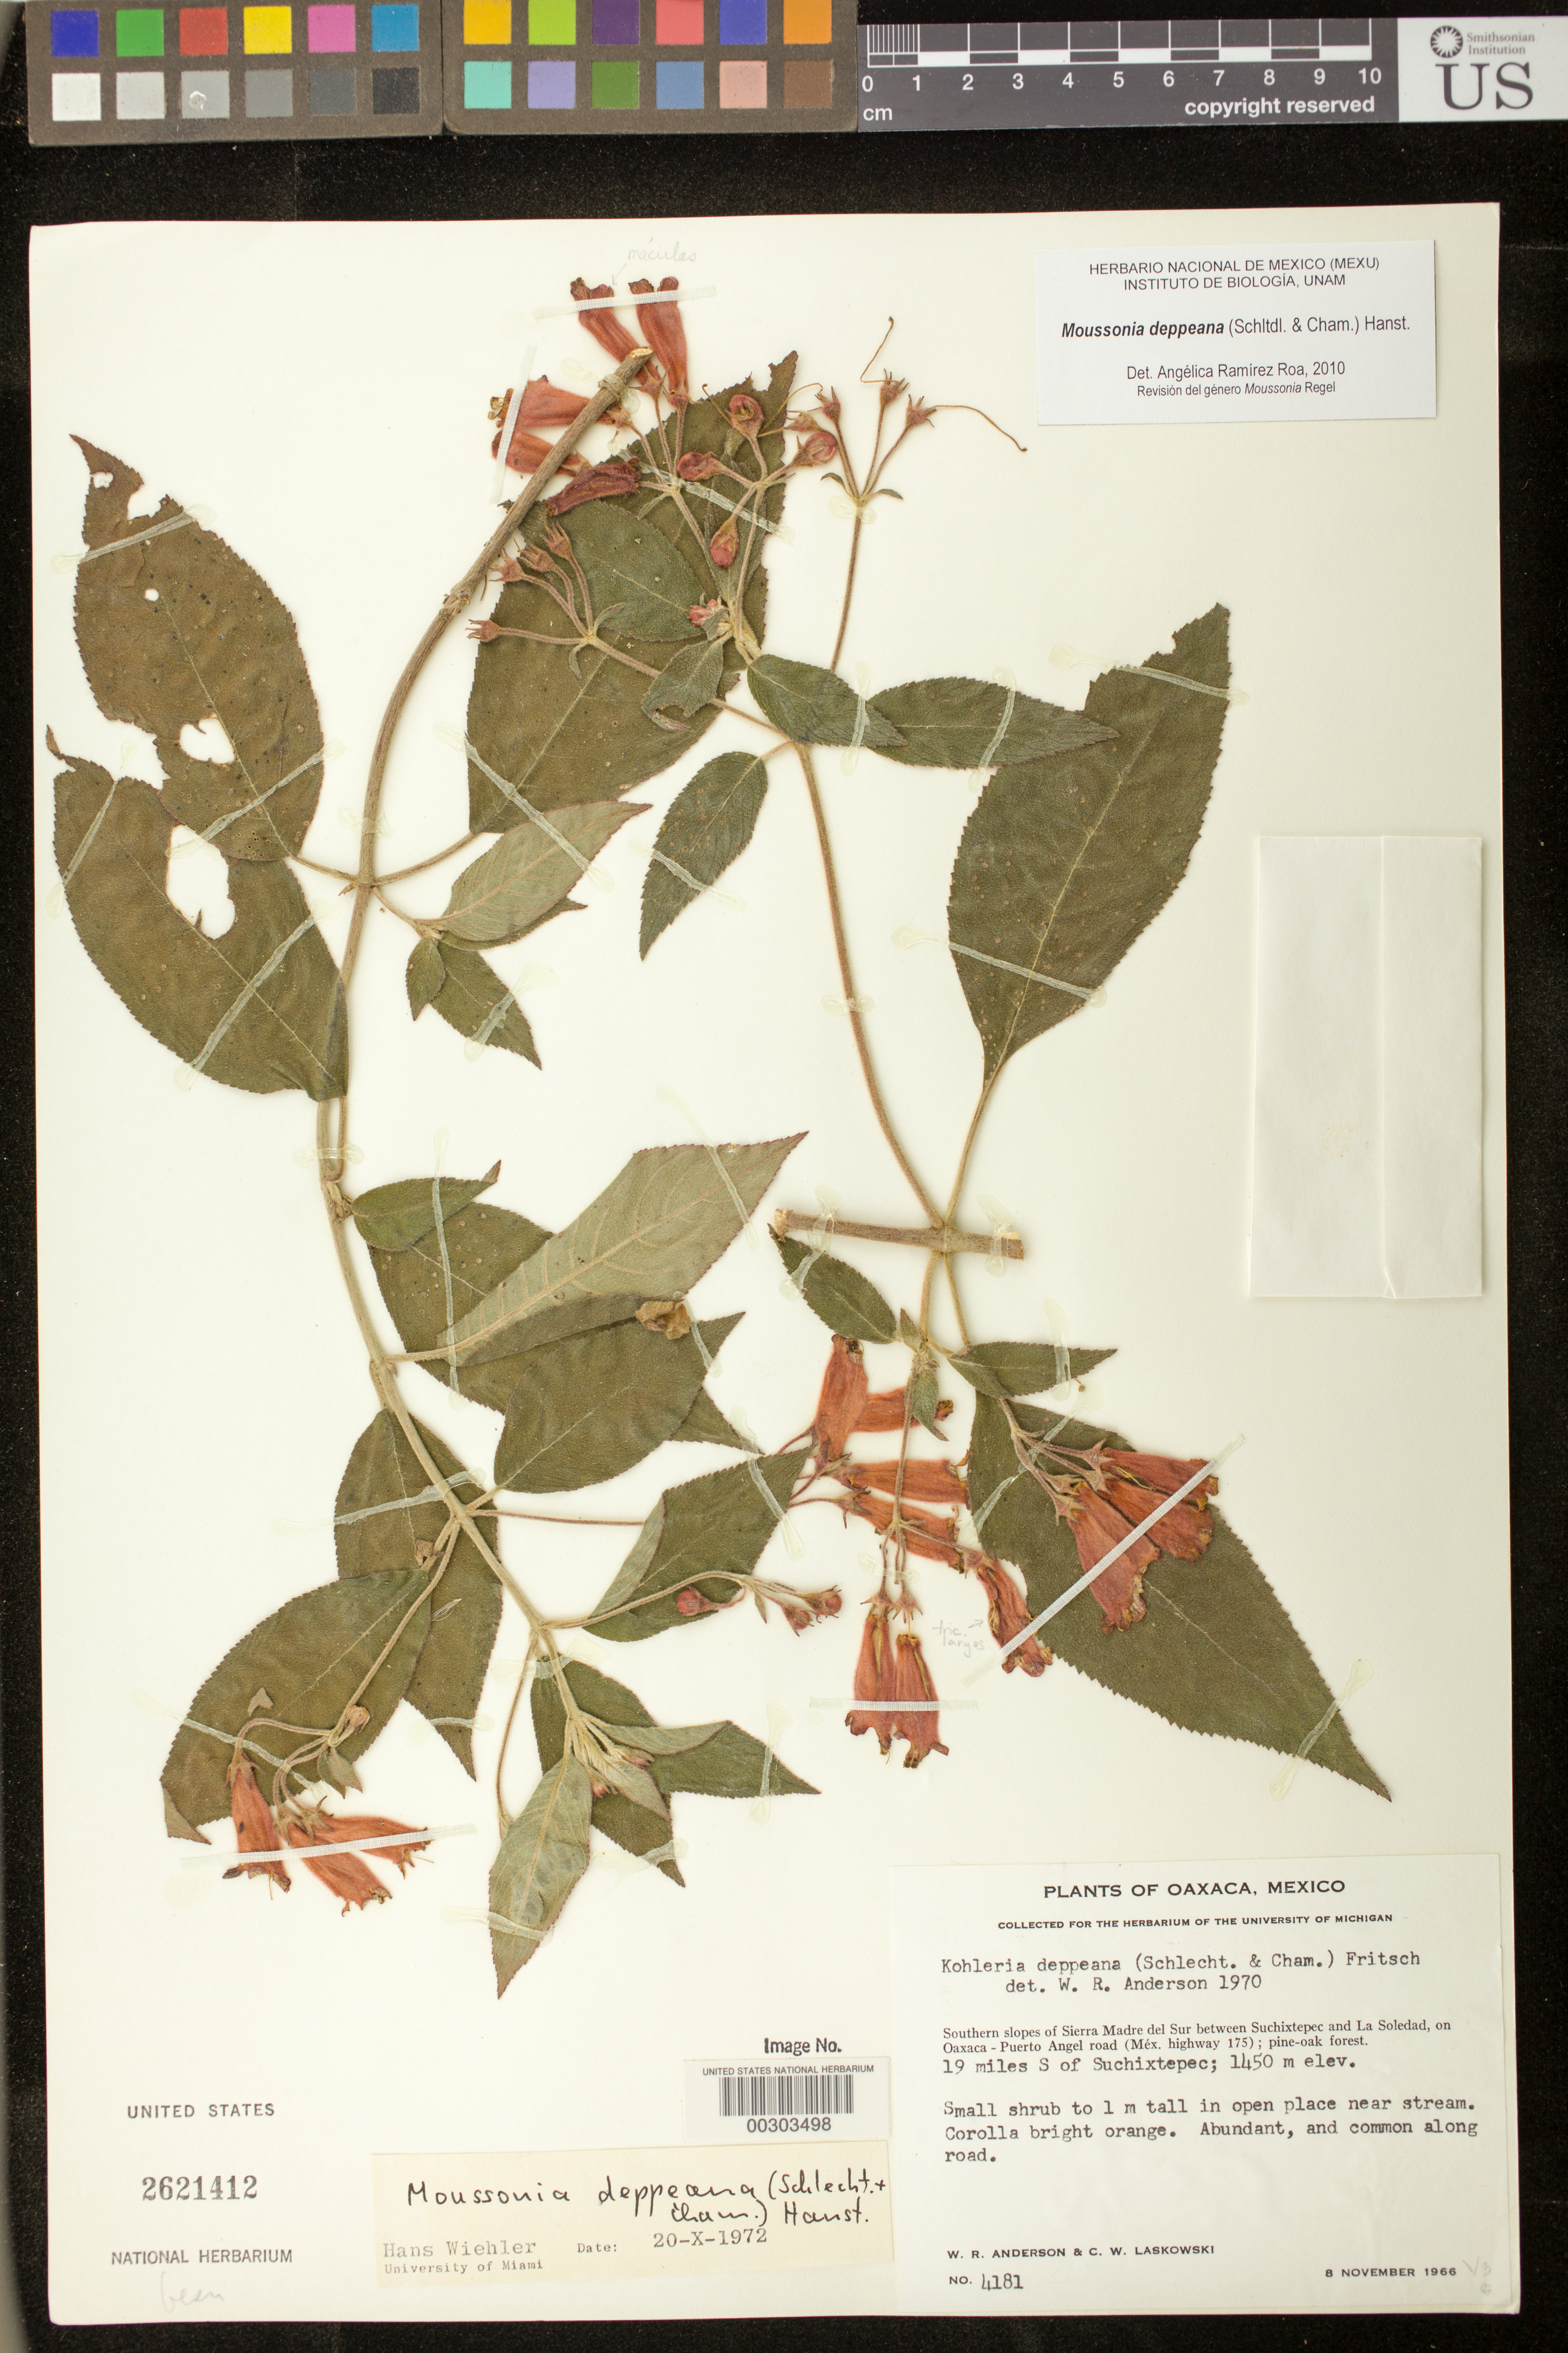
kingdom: Plantae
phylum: Tracheophyta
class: Magnoliopsida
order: Lamiales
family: Gesneriaceae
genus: Moussonia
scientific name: Moussonia deppeana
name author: (Schltdl. & Cham.) Klotzsch ex Hanst.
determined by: Ramírez-Roa, A.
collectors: W. R. Anderson & C. Laskowski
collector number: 4181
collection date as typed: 08 Nov 1966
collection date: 1966-11-08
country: Mexico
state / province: Oaxaca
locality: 19 mi S of Suchixtepec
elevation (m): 1450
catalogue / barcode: US 2621412